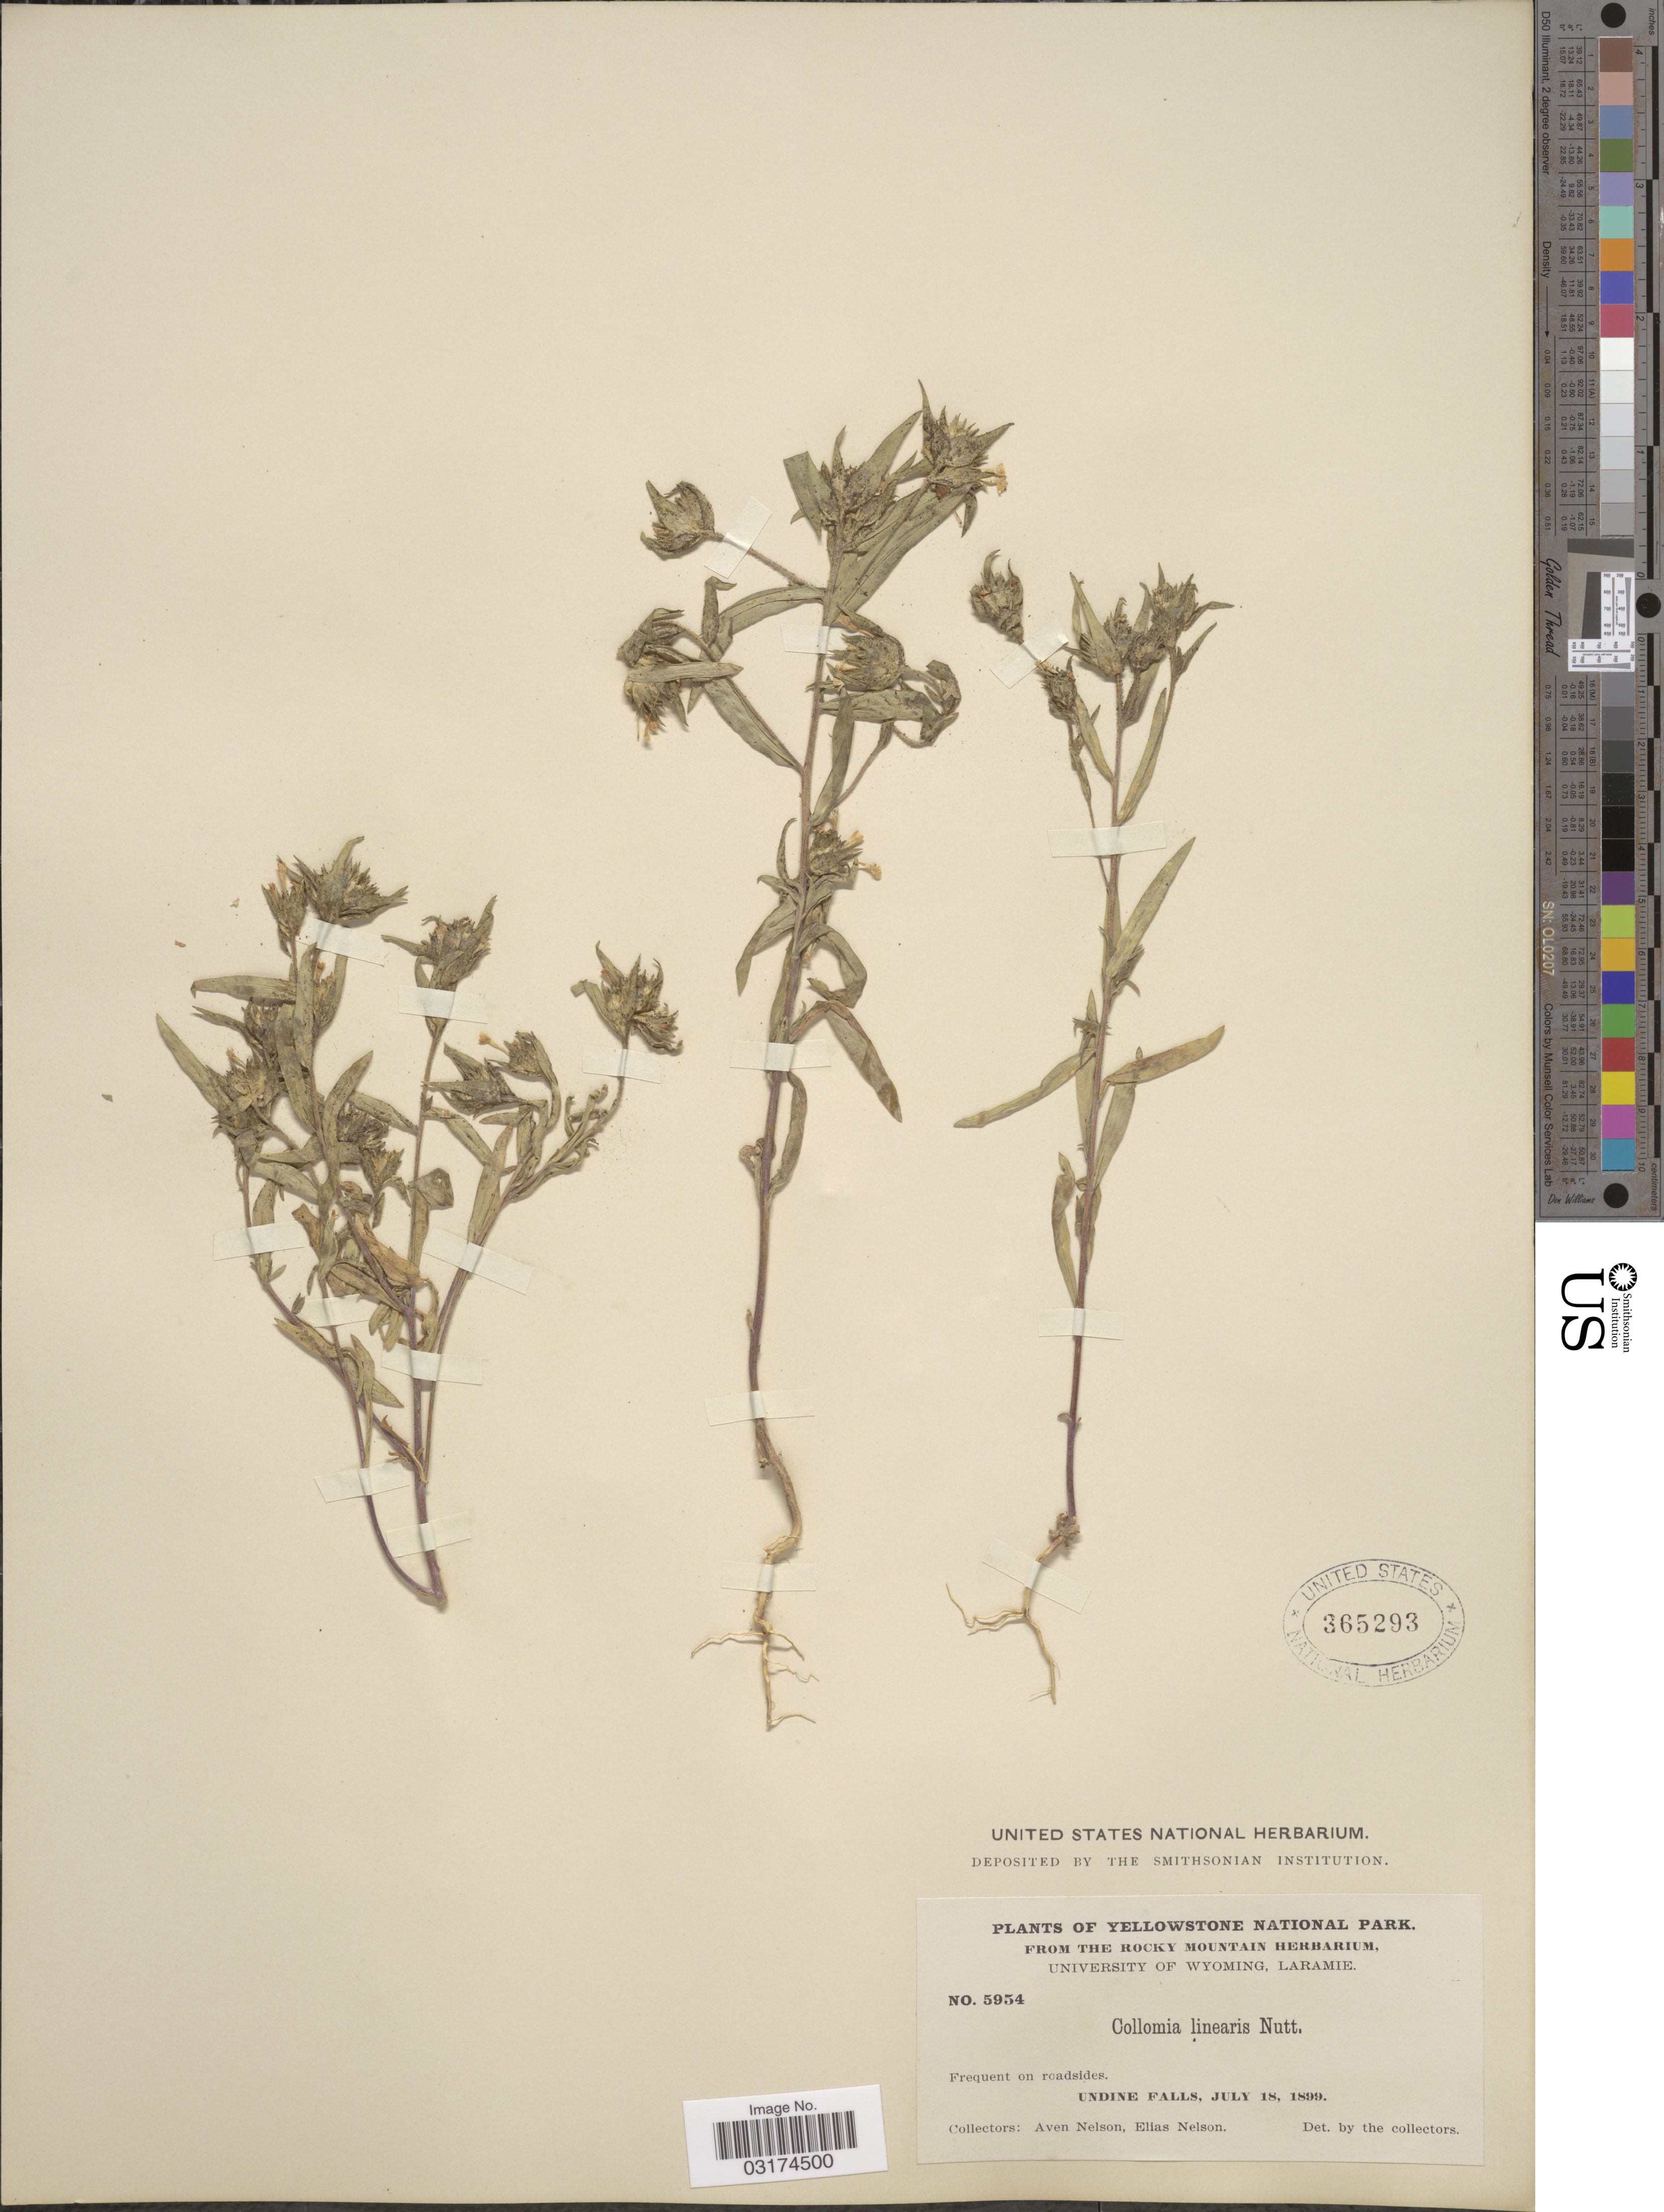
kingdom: Plantae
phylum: Tracheophyta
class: Magnoliopsida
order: Ericales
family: Polemoniaceae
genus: Collomia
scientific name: Collomia linearis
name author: Nutt.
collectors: A. Nelson & E. Nelson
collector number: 5954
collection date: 1899-07-18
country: United States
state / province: Wyoming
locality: Undine Falls. Yellowstone National Park.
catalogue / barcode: US 365293